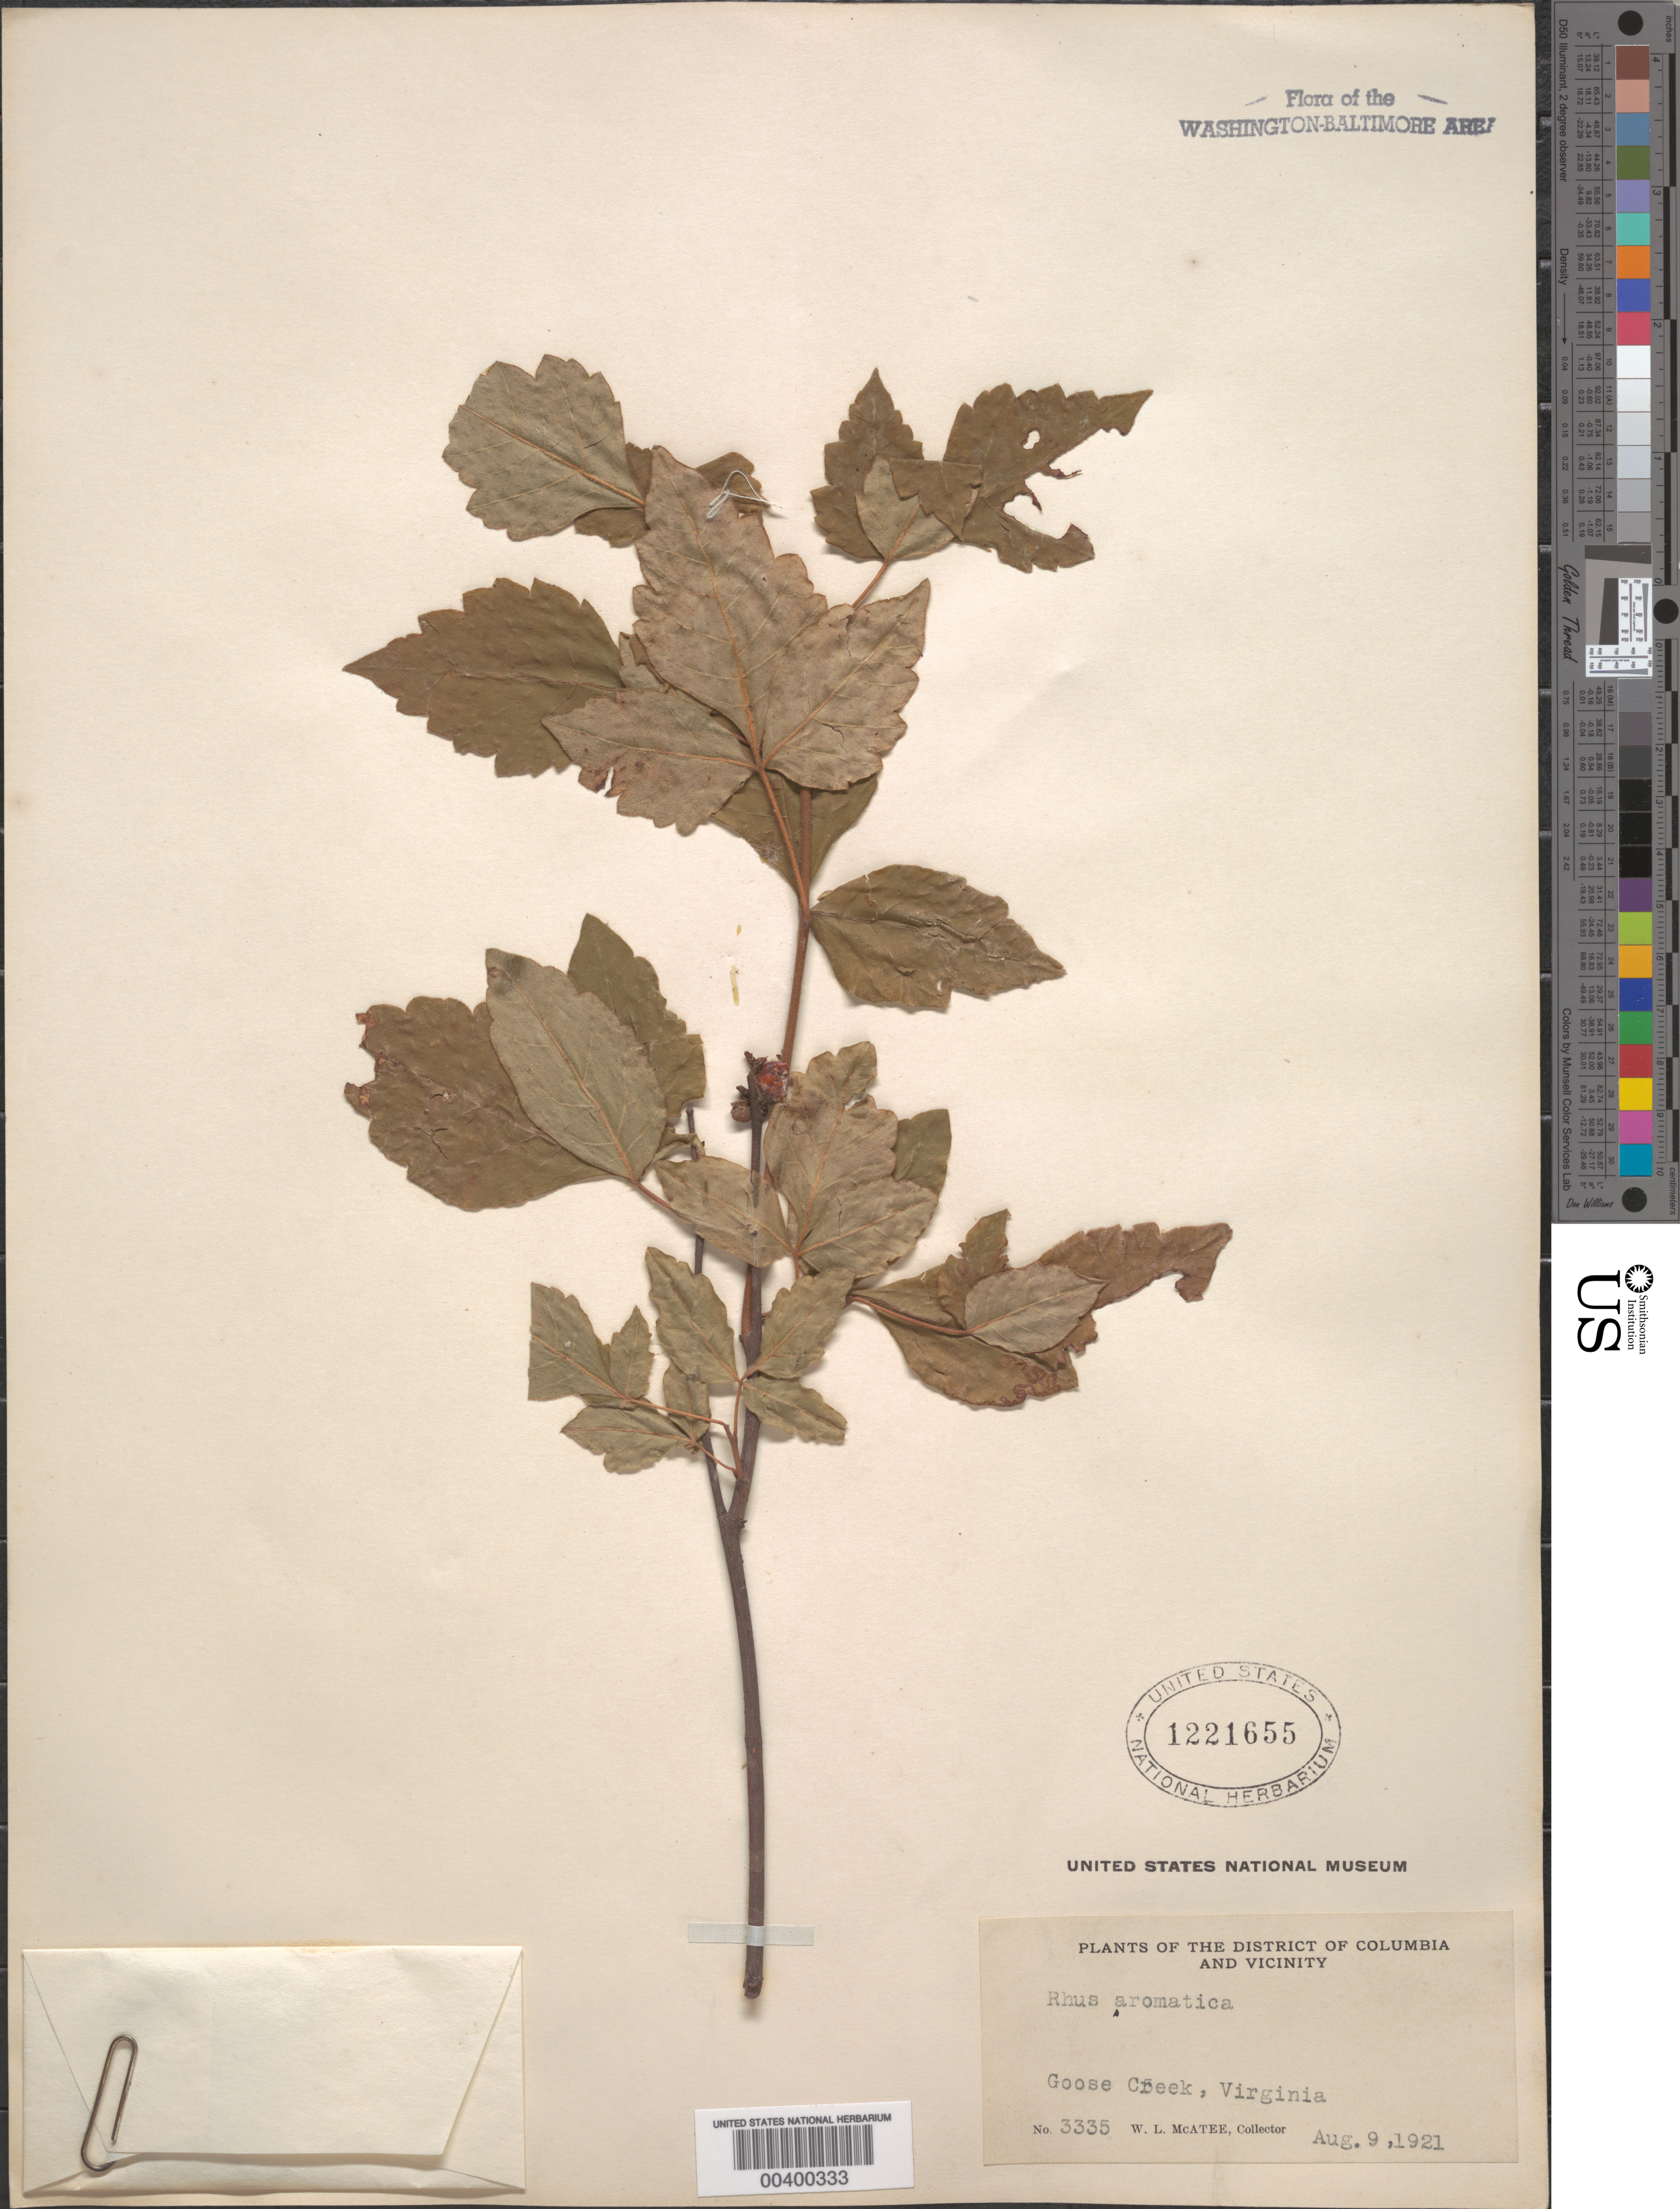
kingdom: Plantae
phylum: Tracheophyta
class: Magnoliopsida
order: Sapindales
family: Anacardiaceae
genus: Rhus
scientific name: Rhus aromatica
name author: Aiton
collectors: W. McAtee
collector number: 3335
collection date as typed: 09 Aug 1921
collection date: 1921-08-09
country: United States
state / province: Virginia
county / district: Loudoun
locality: Goose Creek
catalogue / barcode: US 1221655